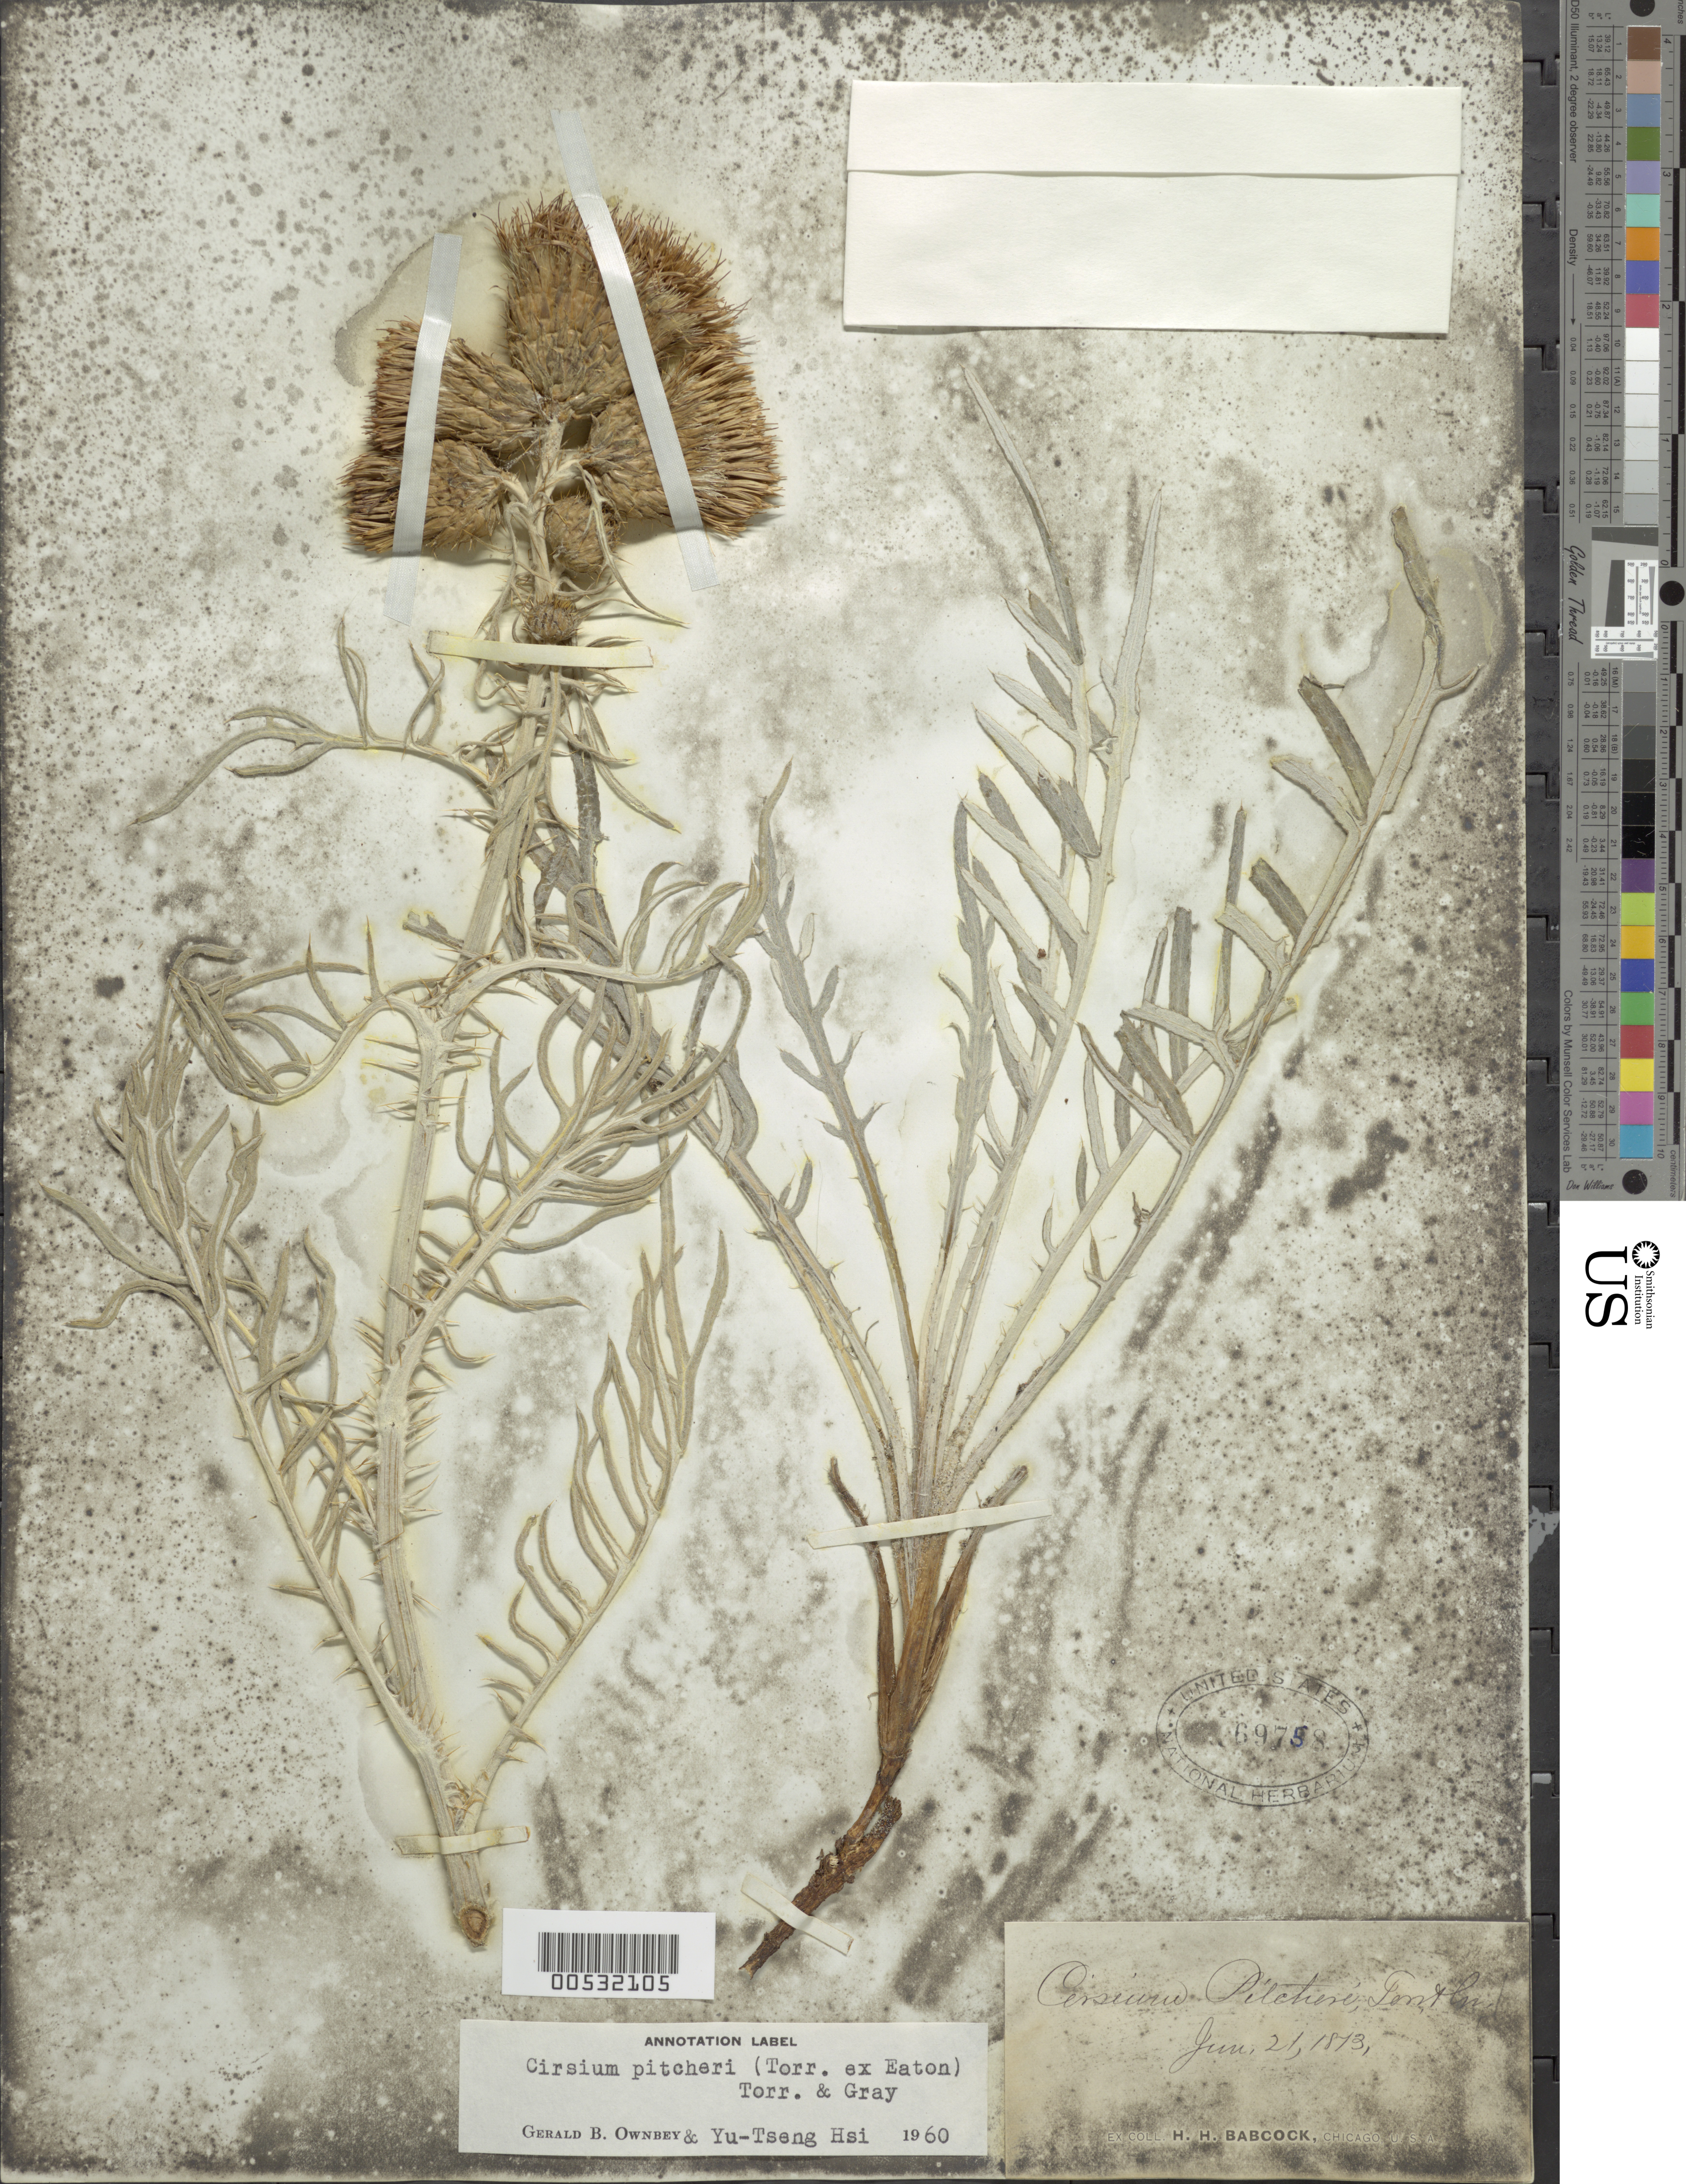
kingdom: Plantae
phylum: Tracheophyta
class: Magnoliopsida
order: Asterales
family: Asteraceae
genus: Cirsium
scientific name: Cirsium pitcheri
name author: (Torr. ex Eaton) Torr. & A. Gray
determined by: Ownbey, G. B.; Hsi, Y.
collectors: H. Babcock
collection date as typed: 21 Jun 1873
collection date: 1873-06-21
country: United States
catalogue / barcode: US 69758